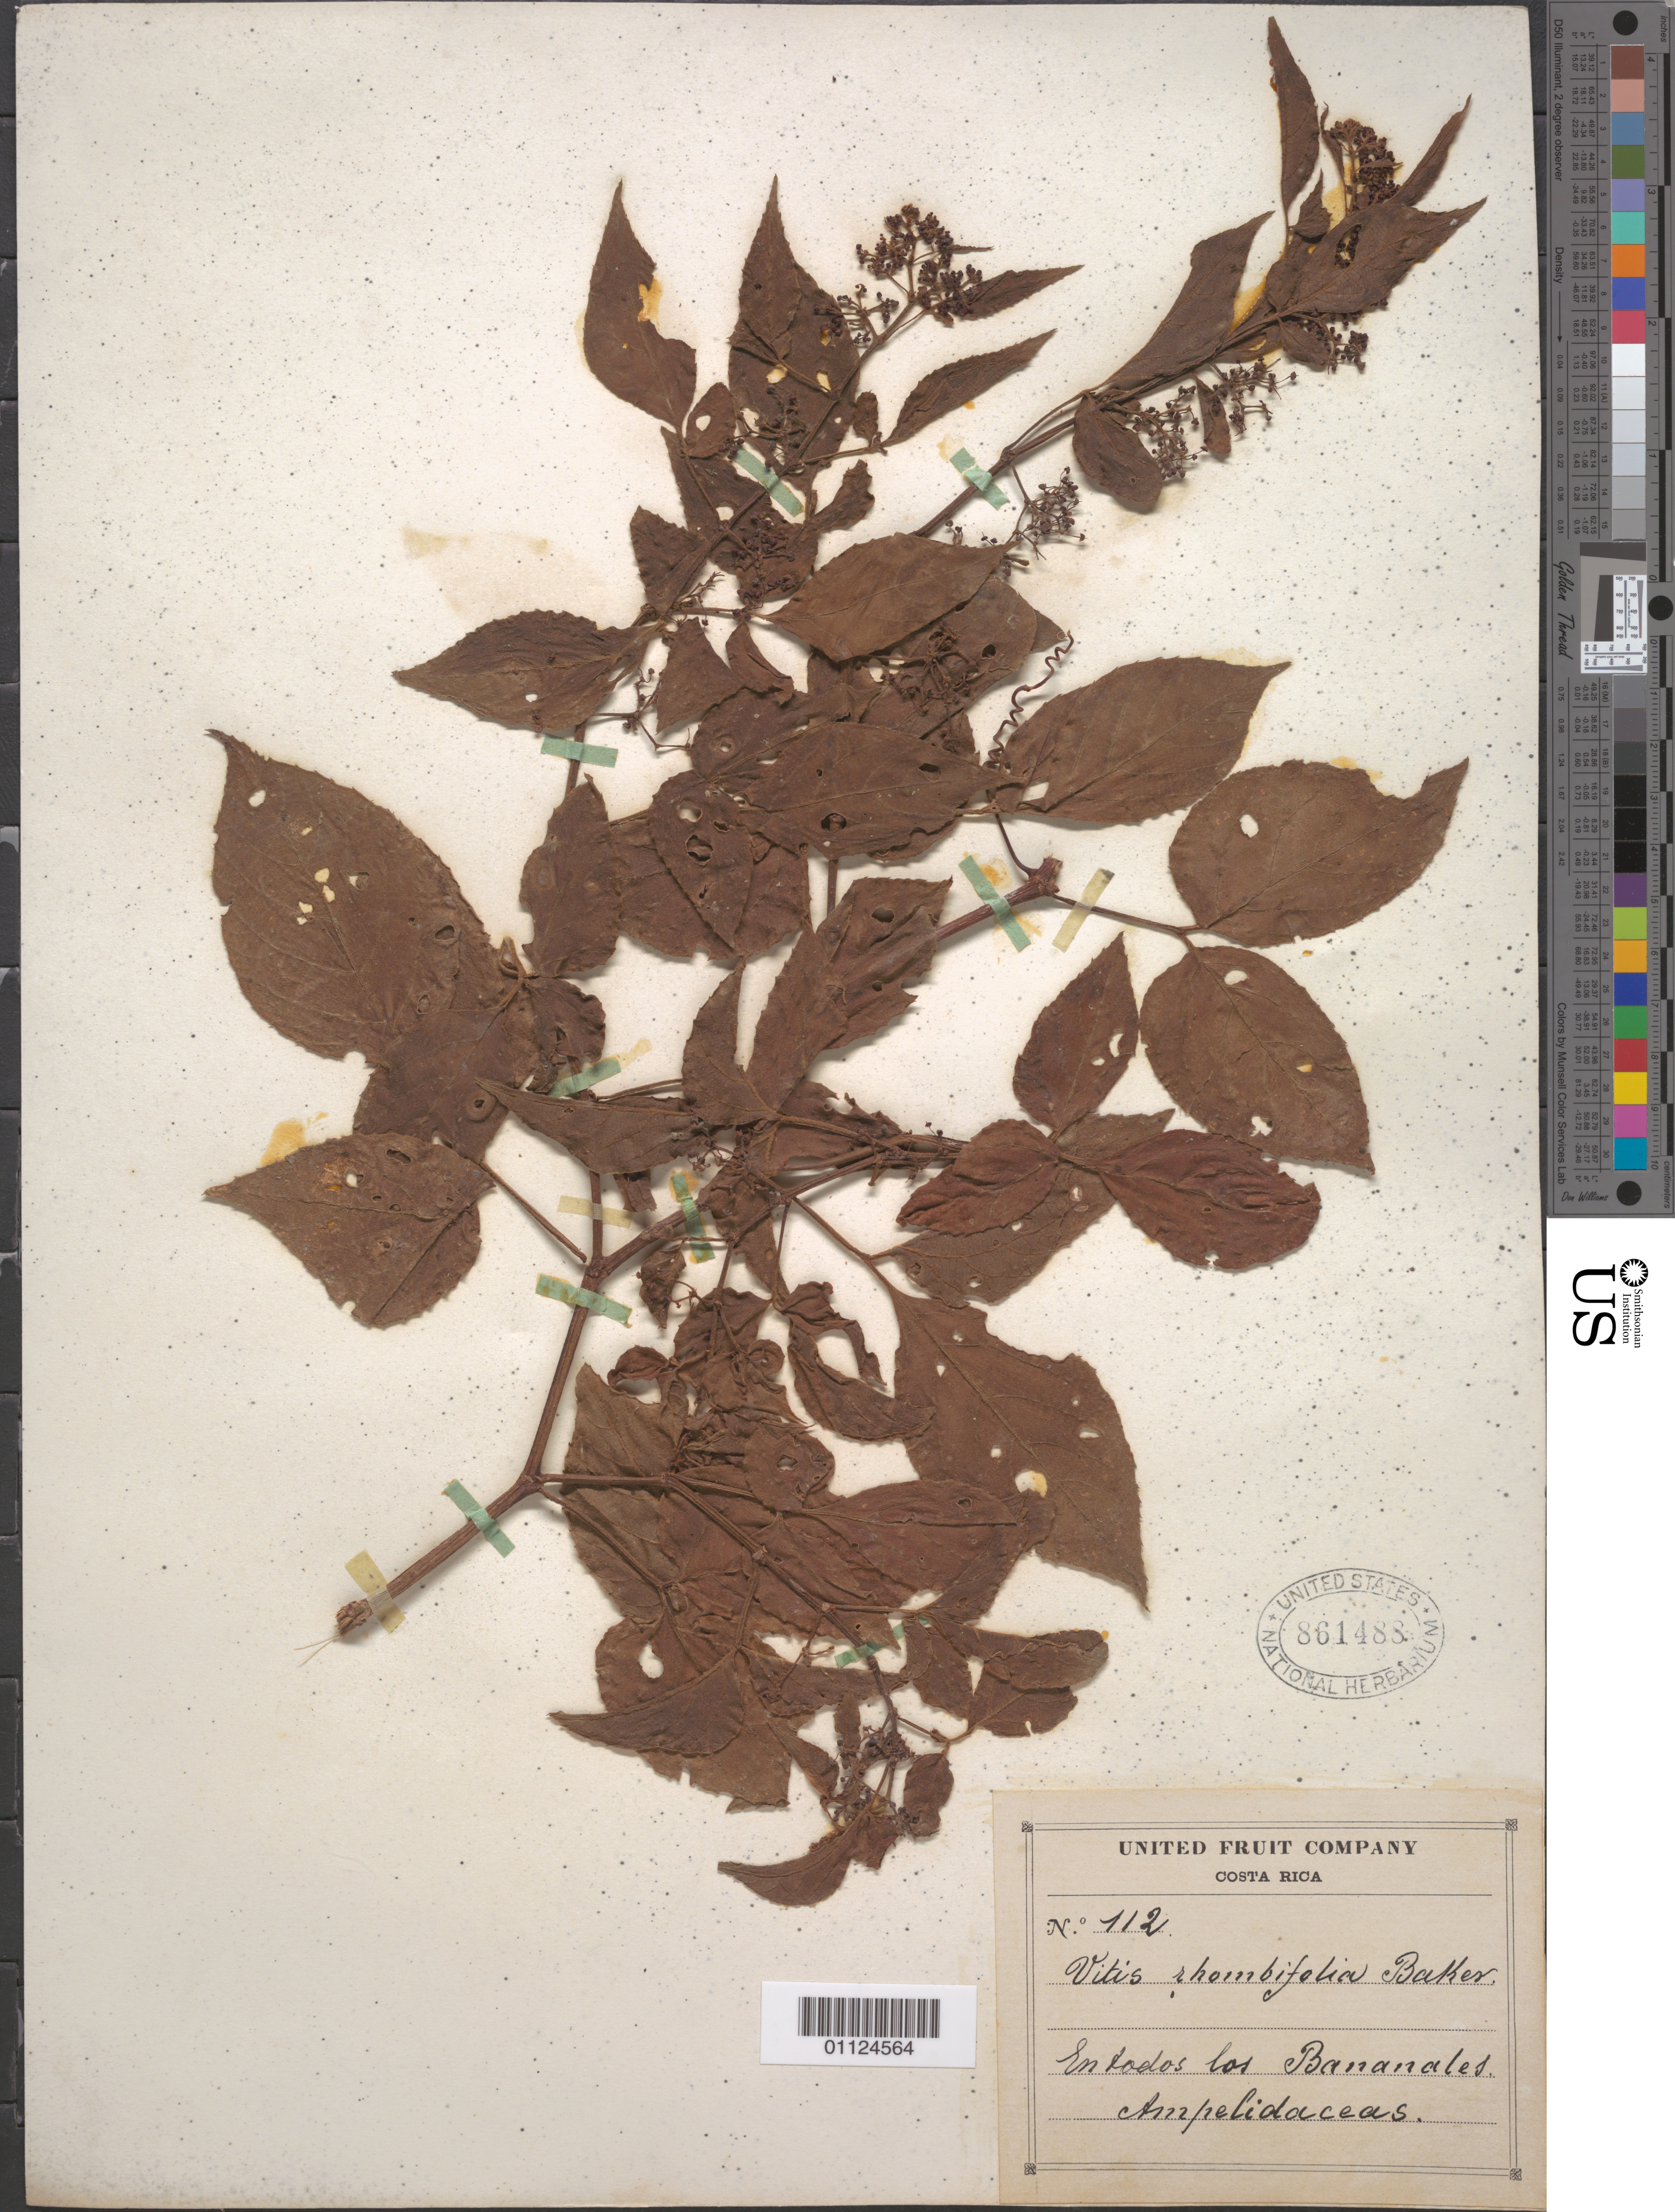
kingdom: Plantae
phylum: Tracheophyta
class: Magnoliopsida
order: Vitales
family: Vitaceae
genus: Cissus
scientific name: Cissus rhombifolia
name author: Vahl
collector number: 112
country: Costa Rica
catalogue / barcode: US 861488